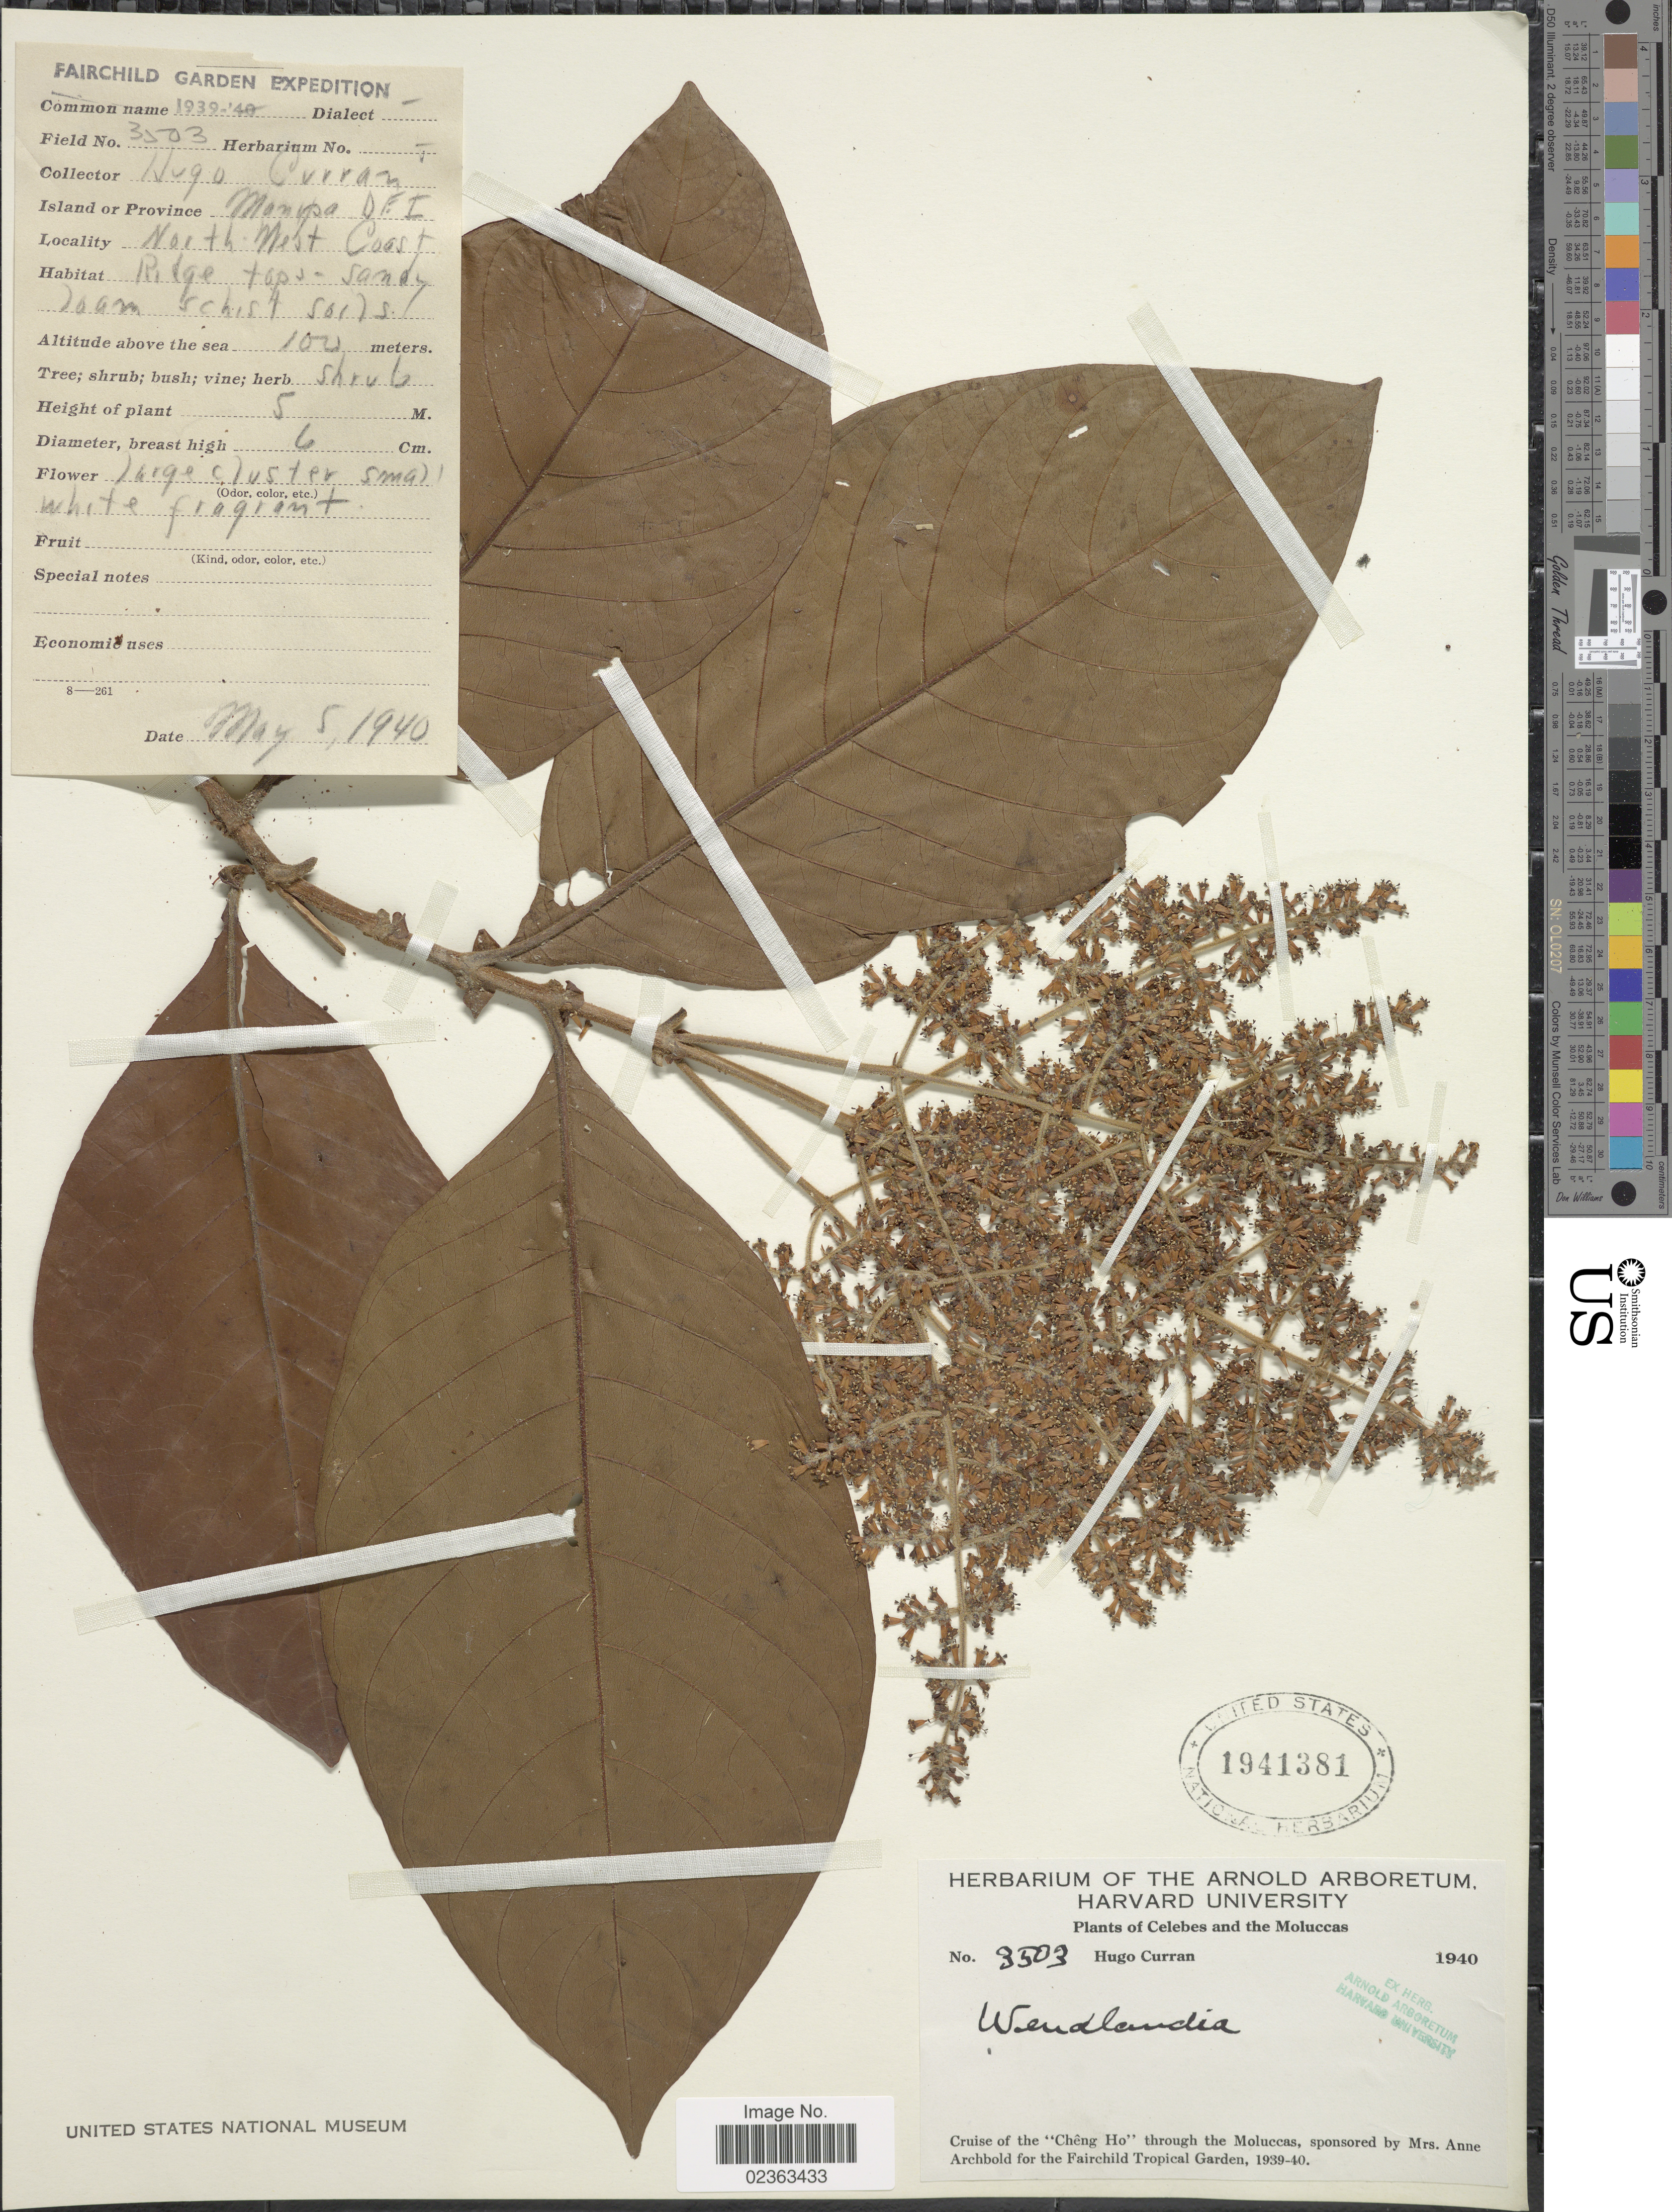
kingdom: Plantae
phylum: Tracheophyta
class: Magnoliopsida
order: Gentianales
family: Rubiaceae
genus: Wendlandia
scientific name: Wendlandia sp.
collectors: H. Curran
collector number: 3503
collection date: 1940-05-05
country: Indonesia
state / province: Maluku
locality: Celebes and the Moluccas, cruise of the "Cheng Ho" through the Moluccas, Isand or Province Monop D.F.I., North West Coast [interpreted]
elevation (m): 100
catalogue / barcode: US 1941381